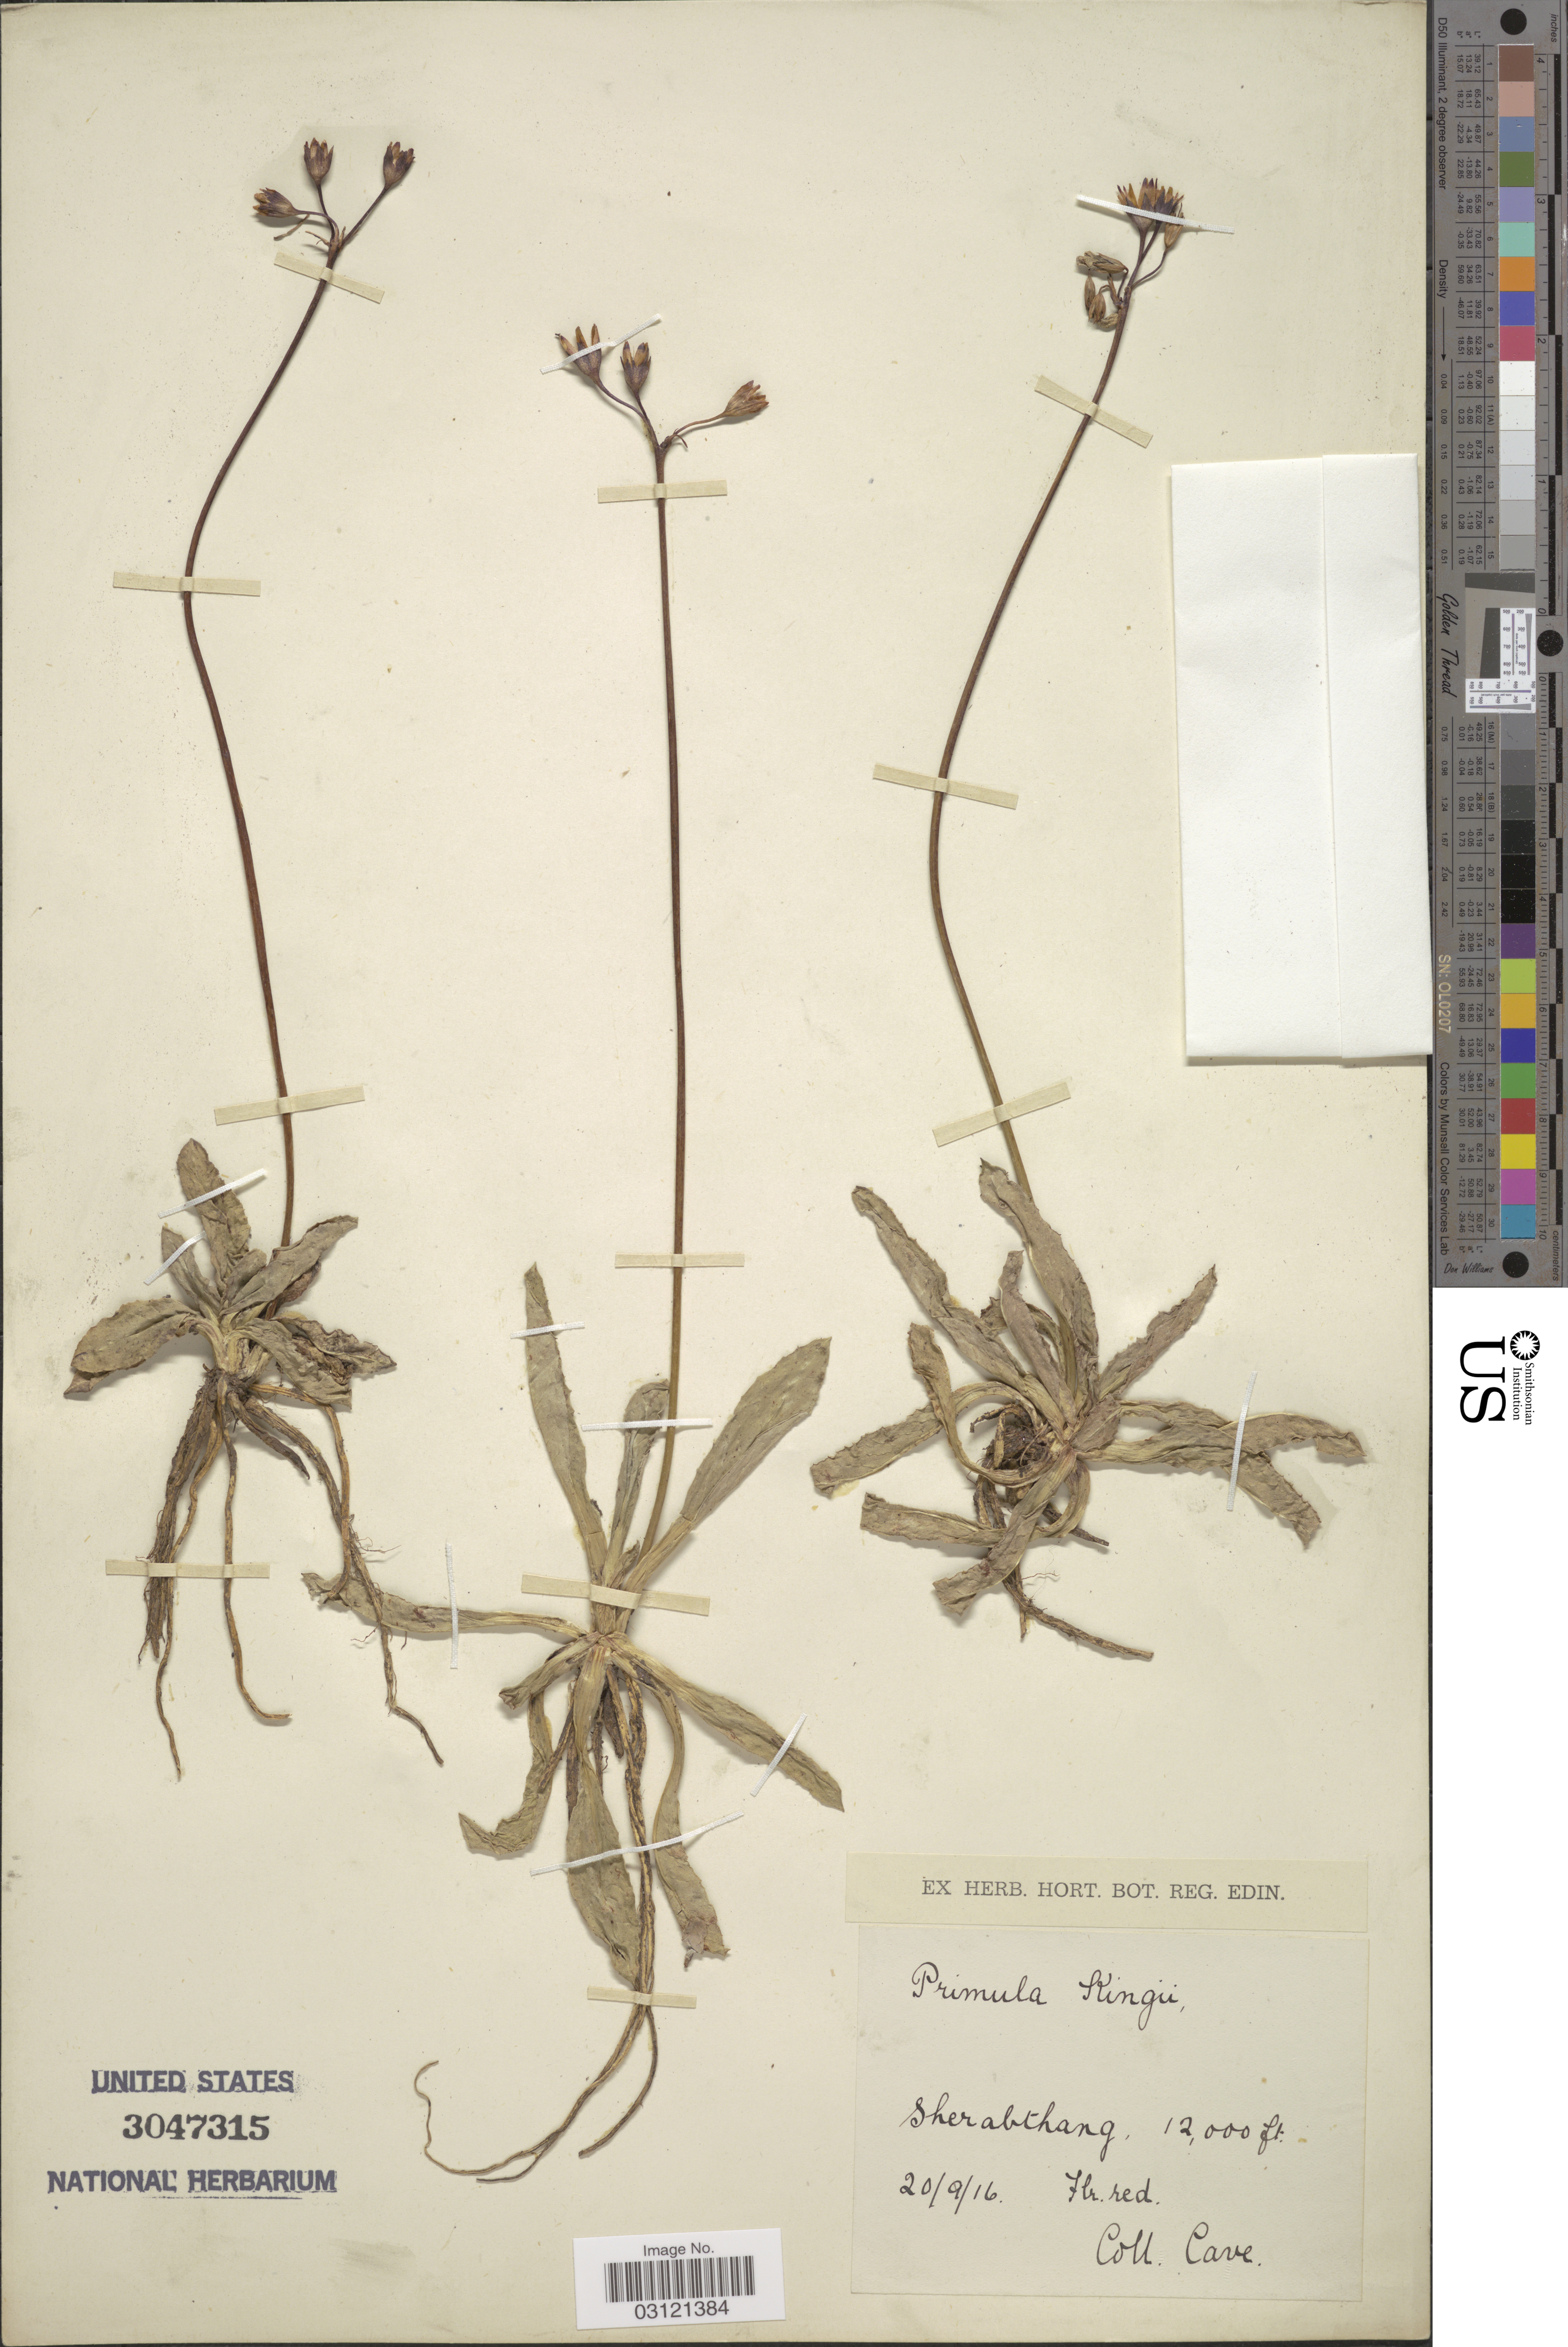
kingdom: Plantae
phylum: Tracheophyta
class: Magnoliopsida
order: Ericales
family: Primulaceae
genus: Primula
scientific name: Primula kingii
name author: Watt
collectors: Cave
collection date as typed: Transcribed d/m/y: 20/9/16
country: India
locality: Sherabthang.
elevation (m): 3658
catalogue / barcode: US 3047315